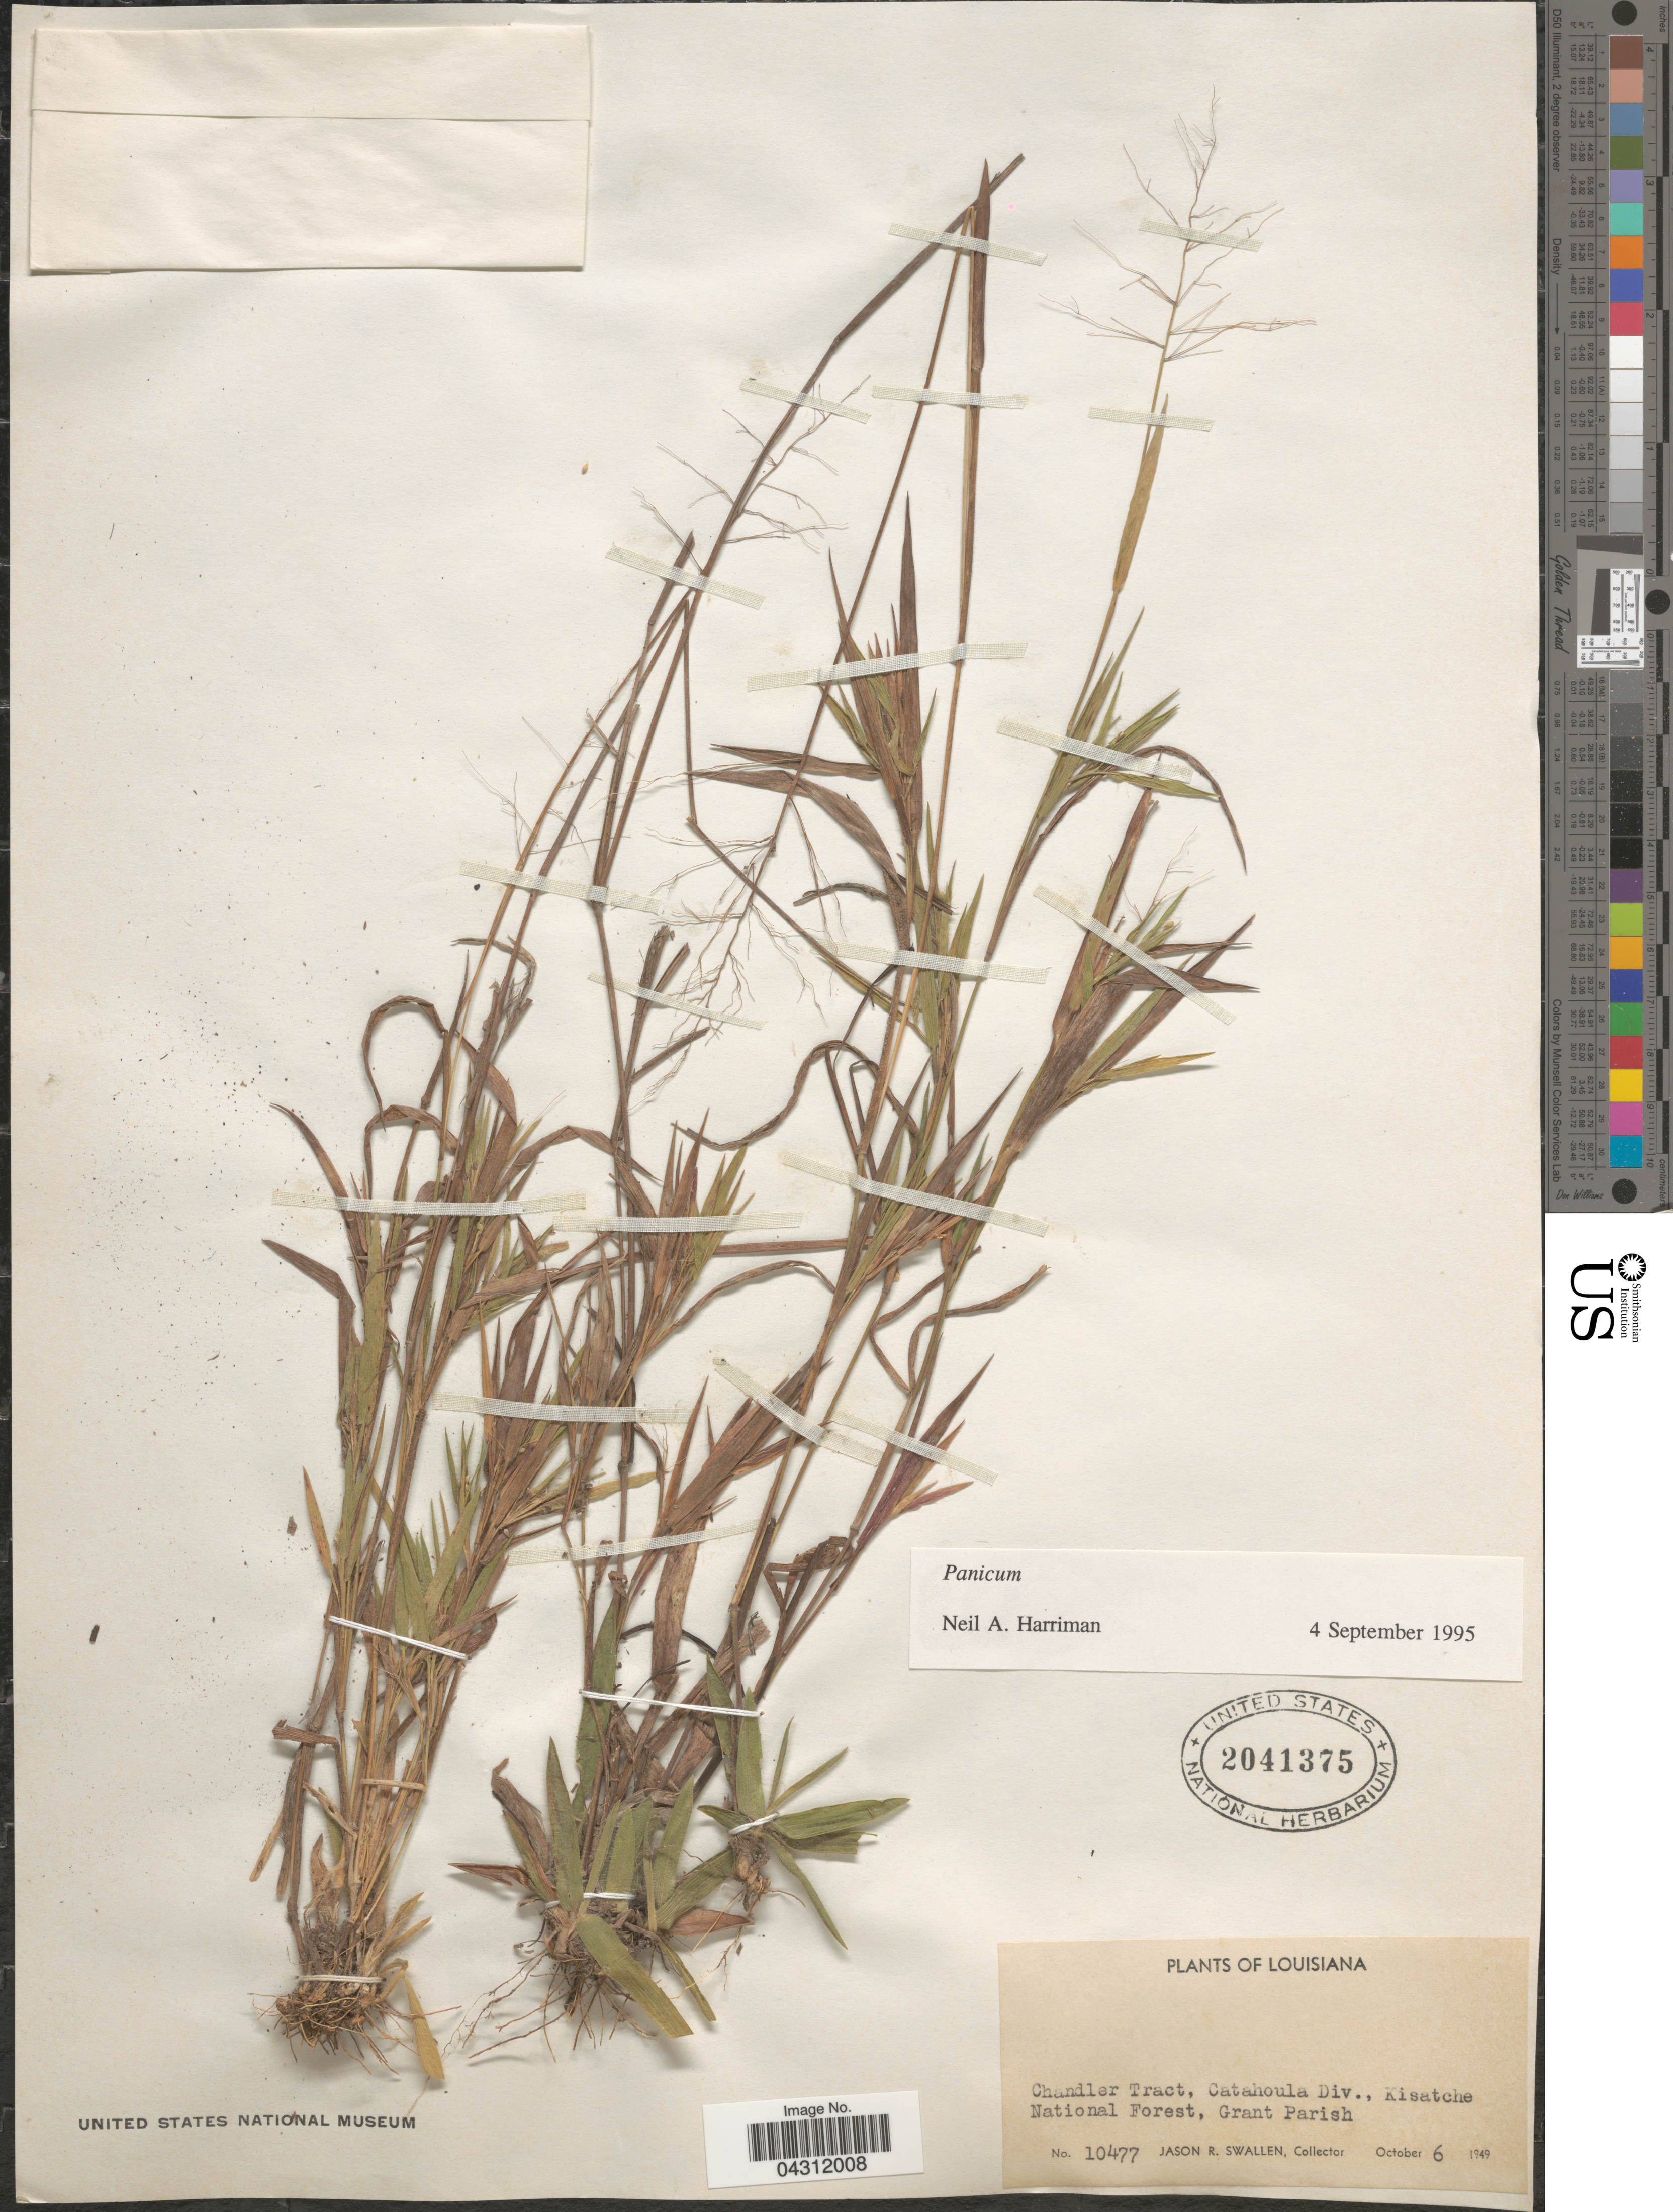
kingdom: Plantae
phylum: Tracheophyta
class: Liliopsida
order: Poales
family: Poaceae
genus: Panicum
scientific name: Panicum sp.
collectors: J. R. Swallen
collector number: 10477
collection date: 1949-10-06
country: United States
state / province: Louisiana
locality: Chandler Tract, Catahoula Div., Kisatche National Forest, Grant Parish.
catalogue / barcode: US 2041375